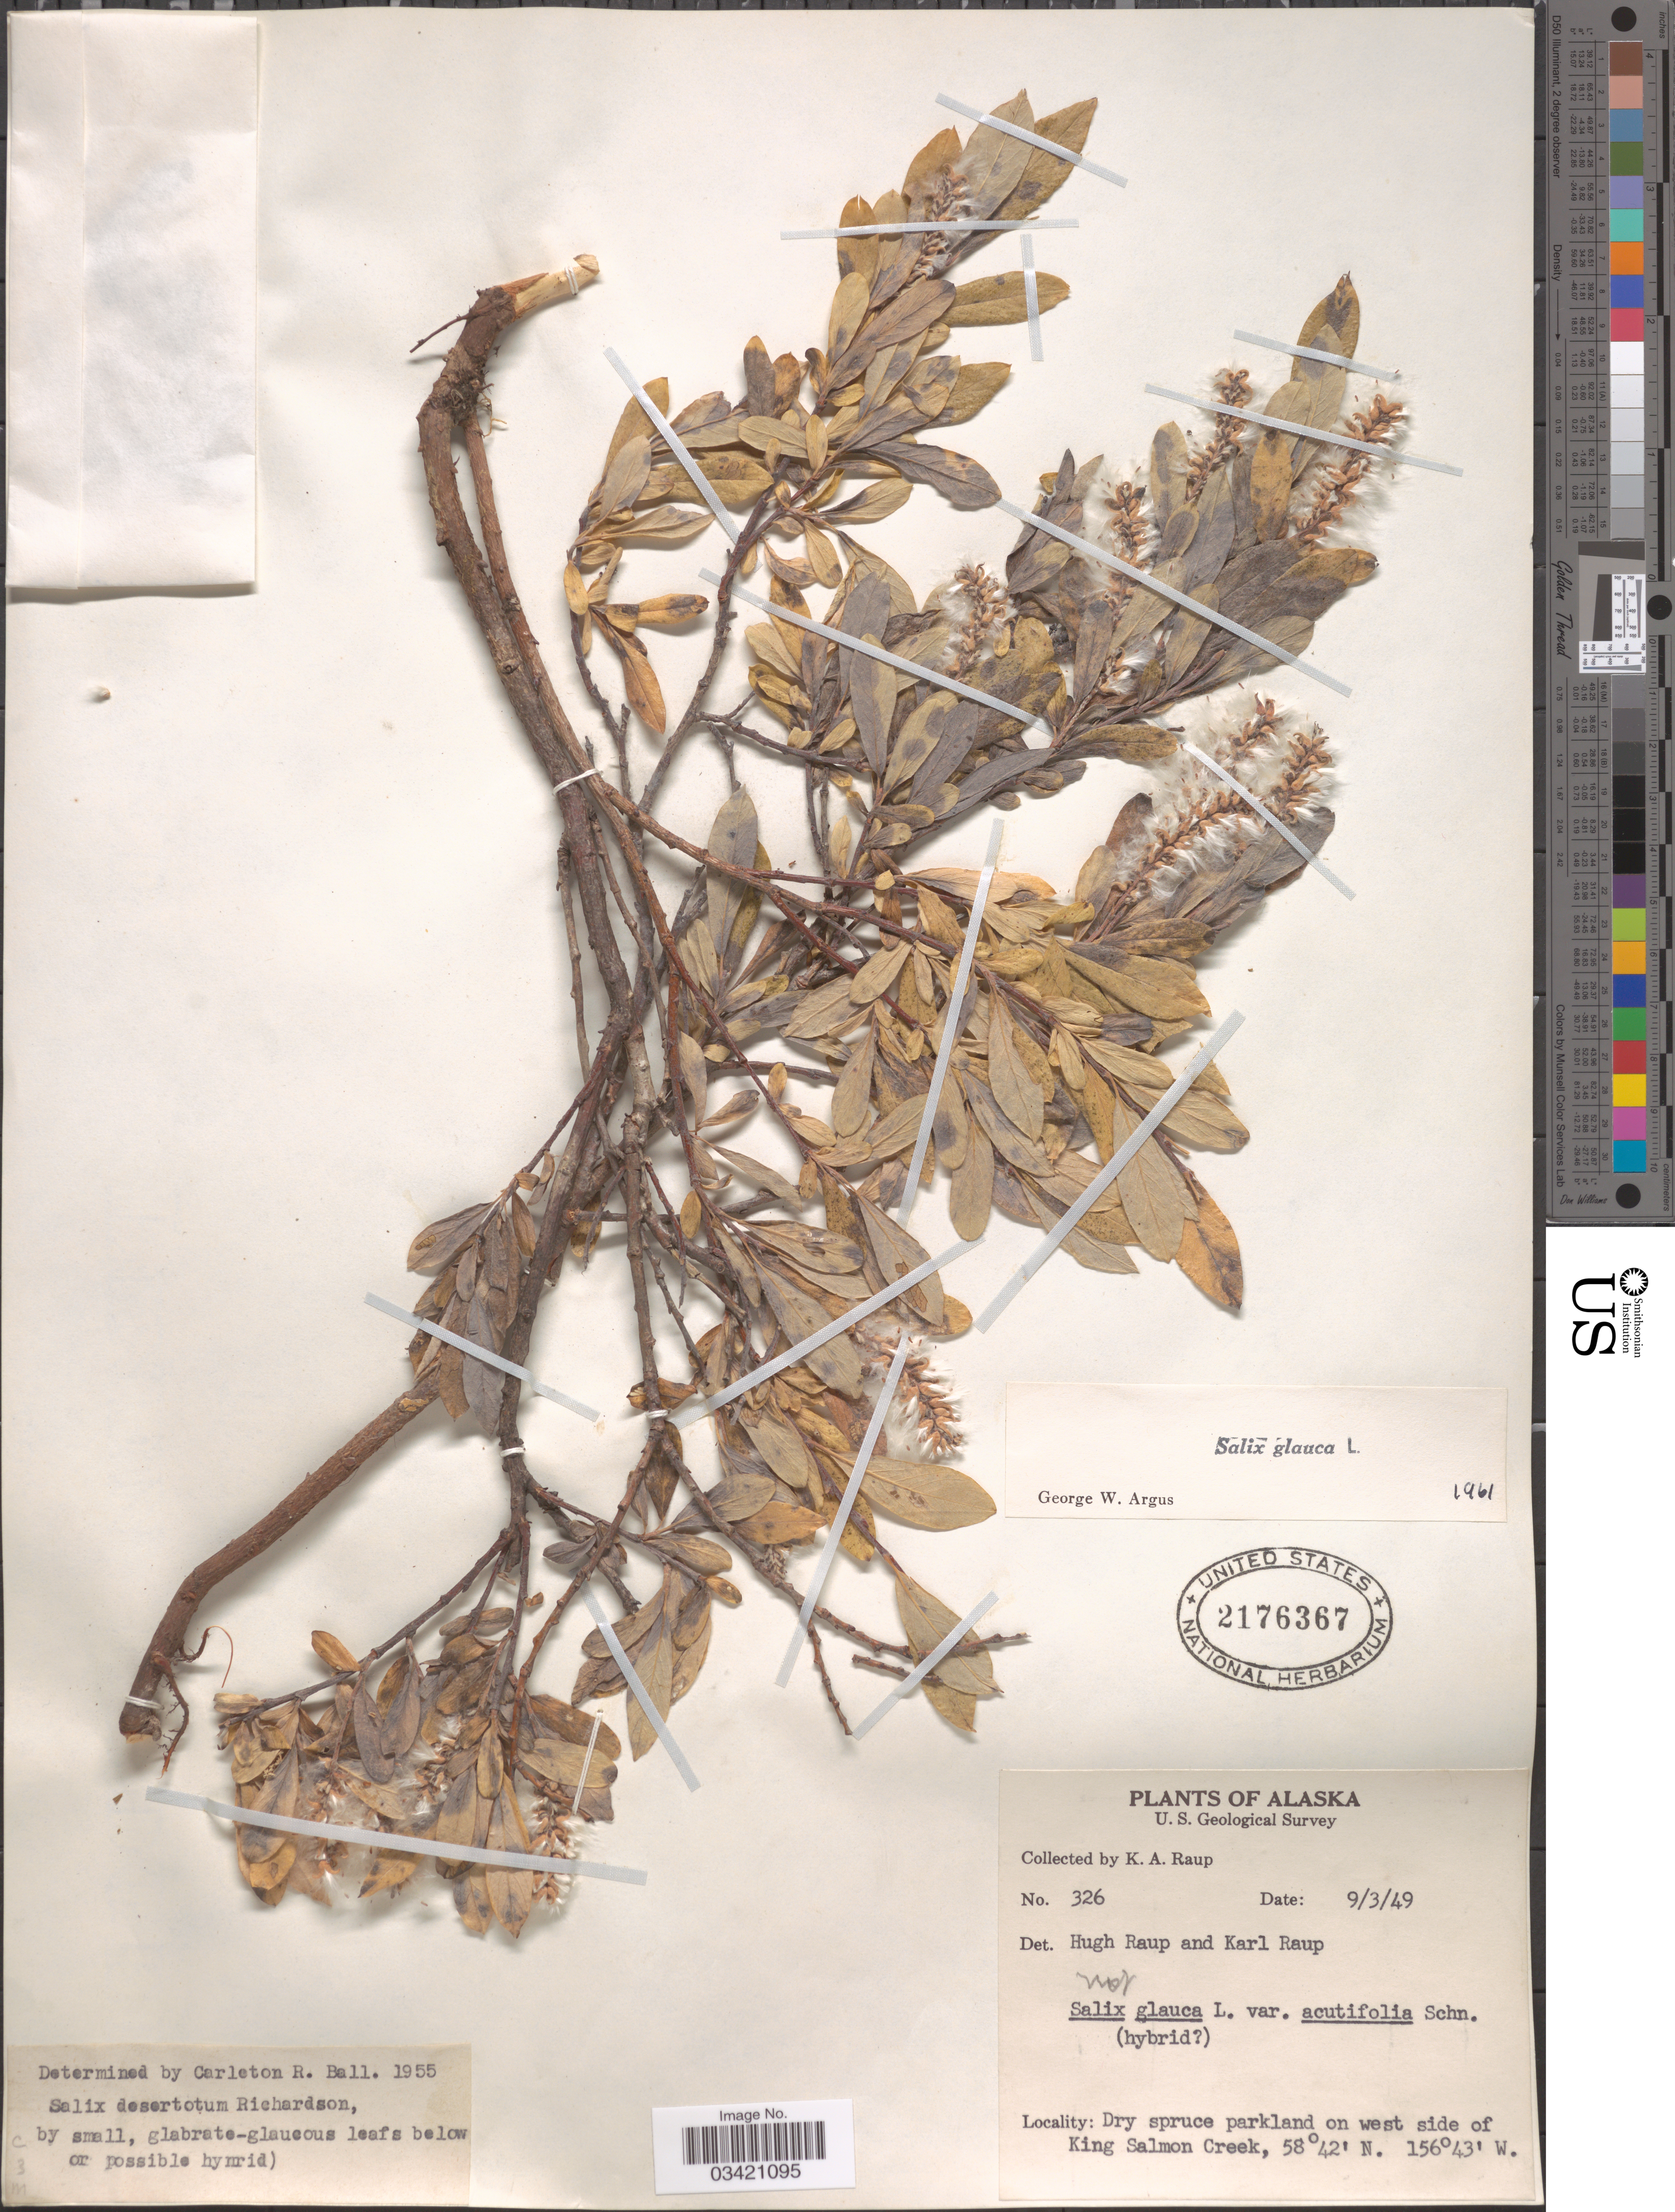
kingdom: Plantae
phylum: Tracheophyta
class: Magnoliopsida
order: Malpighiales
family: Salicaceae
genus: Salix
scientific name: Salix glauca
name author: L.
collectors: K. Raup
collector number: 326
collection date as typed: Transcribed d/m/y: 3/9/49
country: United States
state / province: Alaska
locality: Dry spruce parkland on west side of King Salmon Creek.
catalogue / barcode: US 2176367